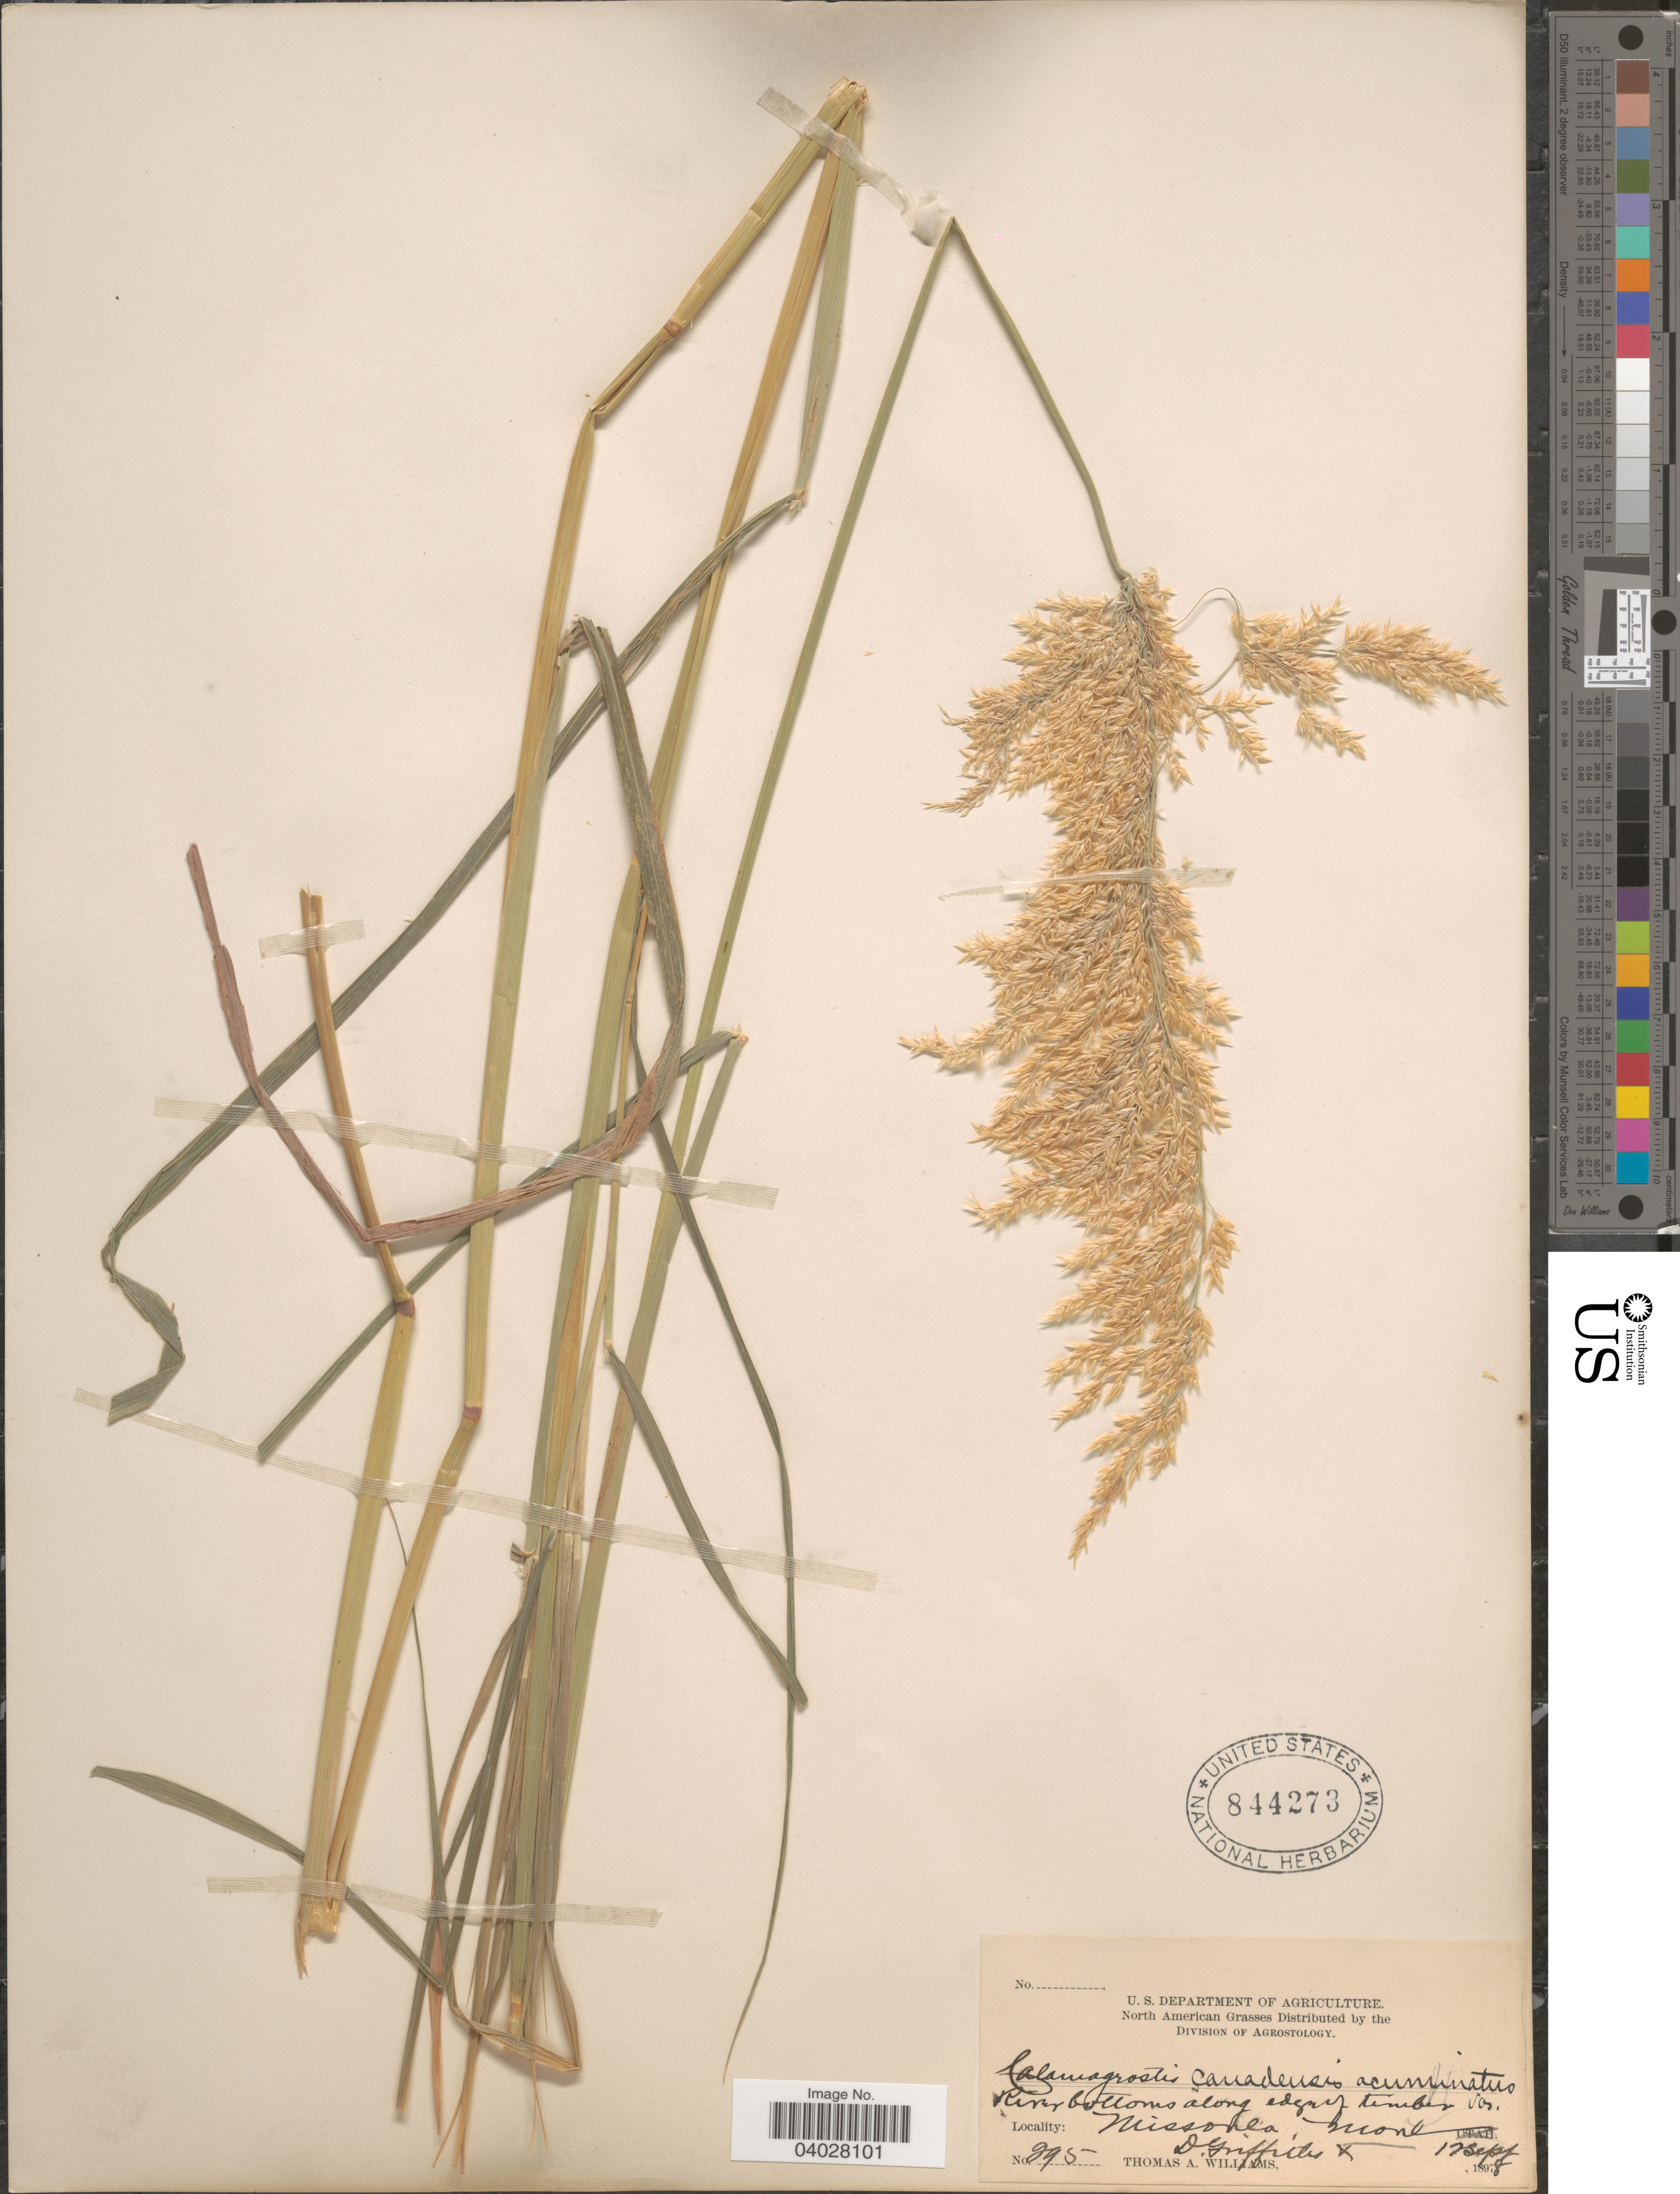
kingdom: Plantae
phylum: Tracheophyta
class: Liliopsida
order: Poales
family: Poaceae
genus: Calamagrostis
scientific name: Calamagrostis canadensis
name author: (Michx.) P. Beauv.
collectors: D. Griffiths & T. A. Williams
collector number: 295*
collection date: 1898-09-01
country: United States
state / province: Montana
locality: River bottoms along edge of timber. Missoula.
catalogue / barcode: US 844273